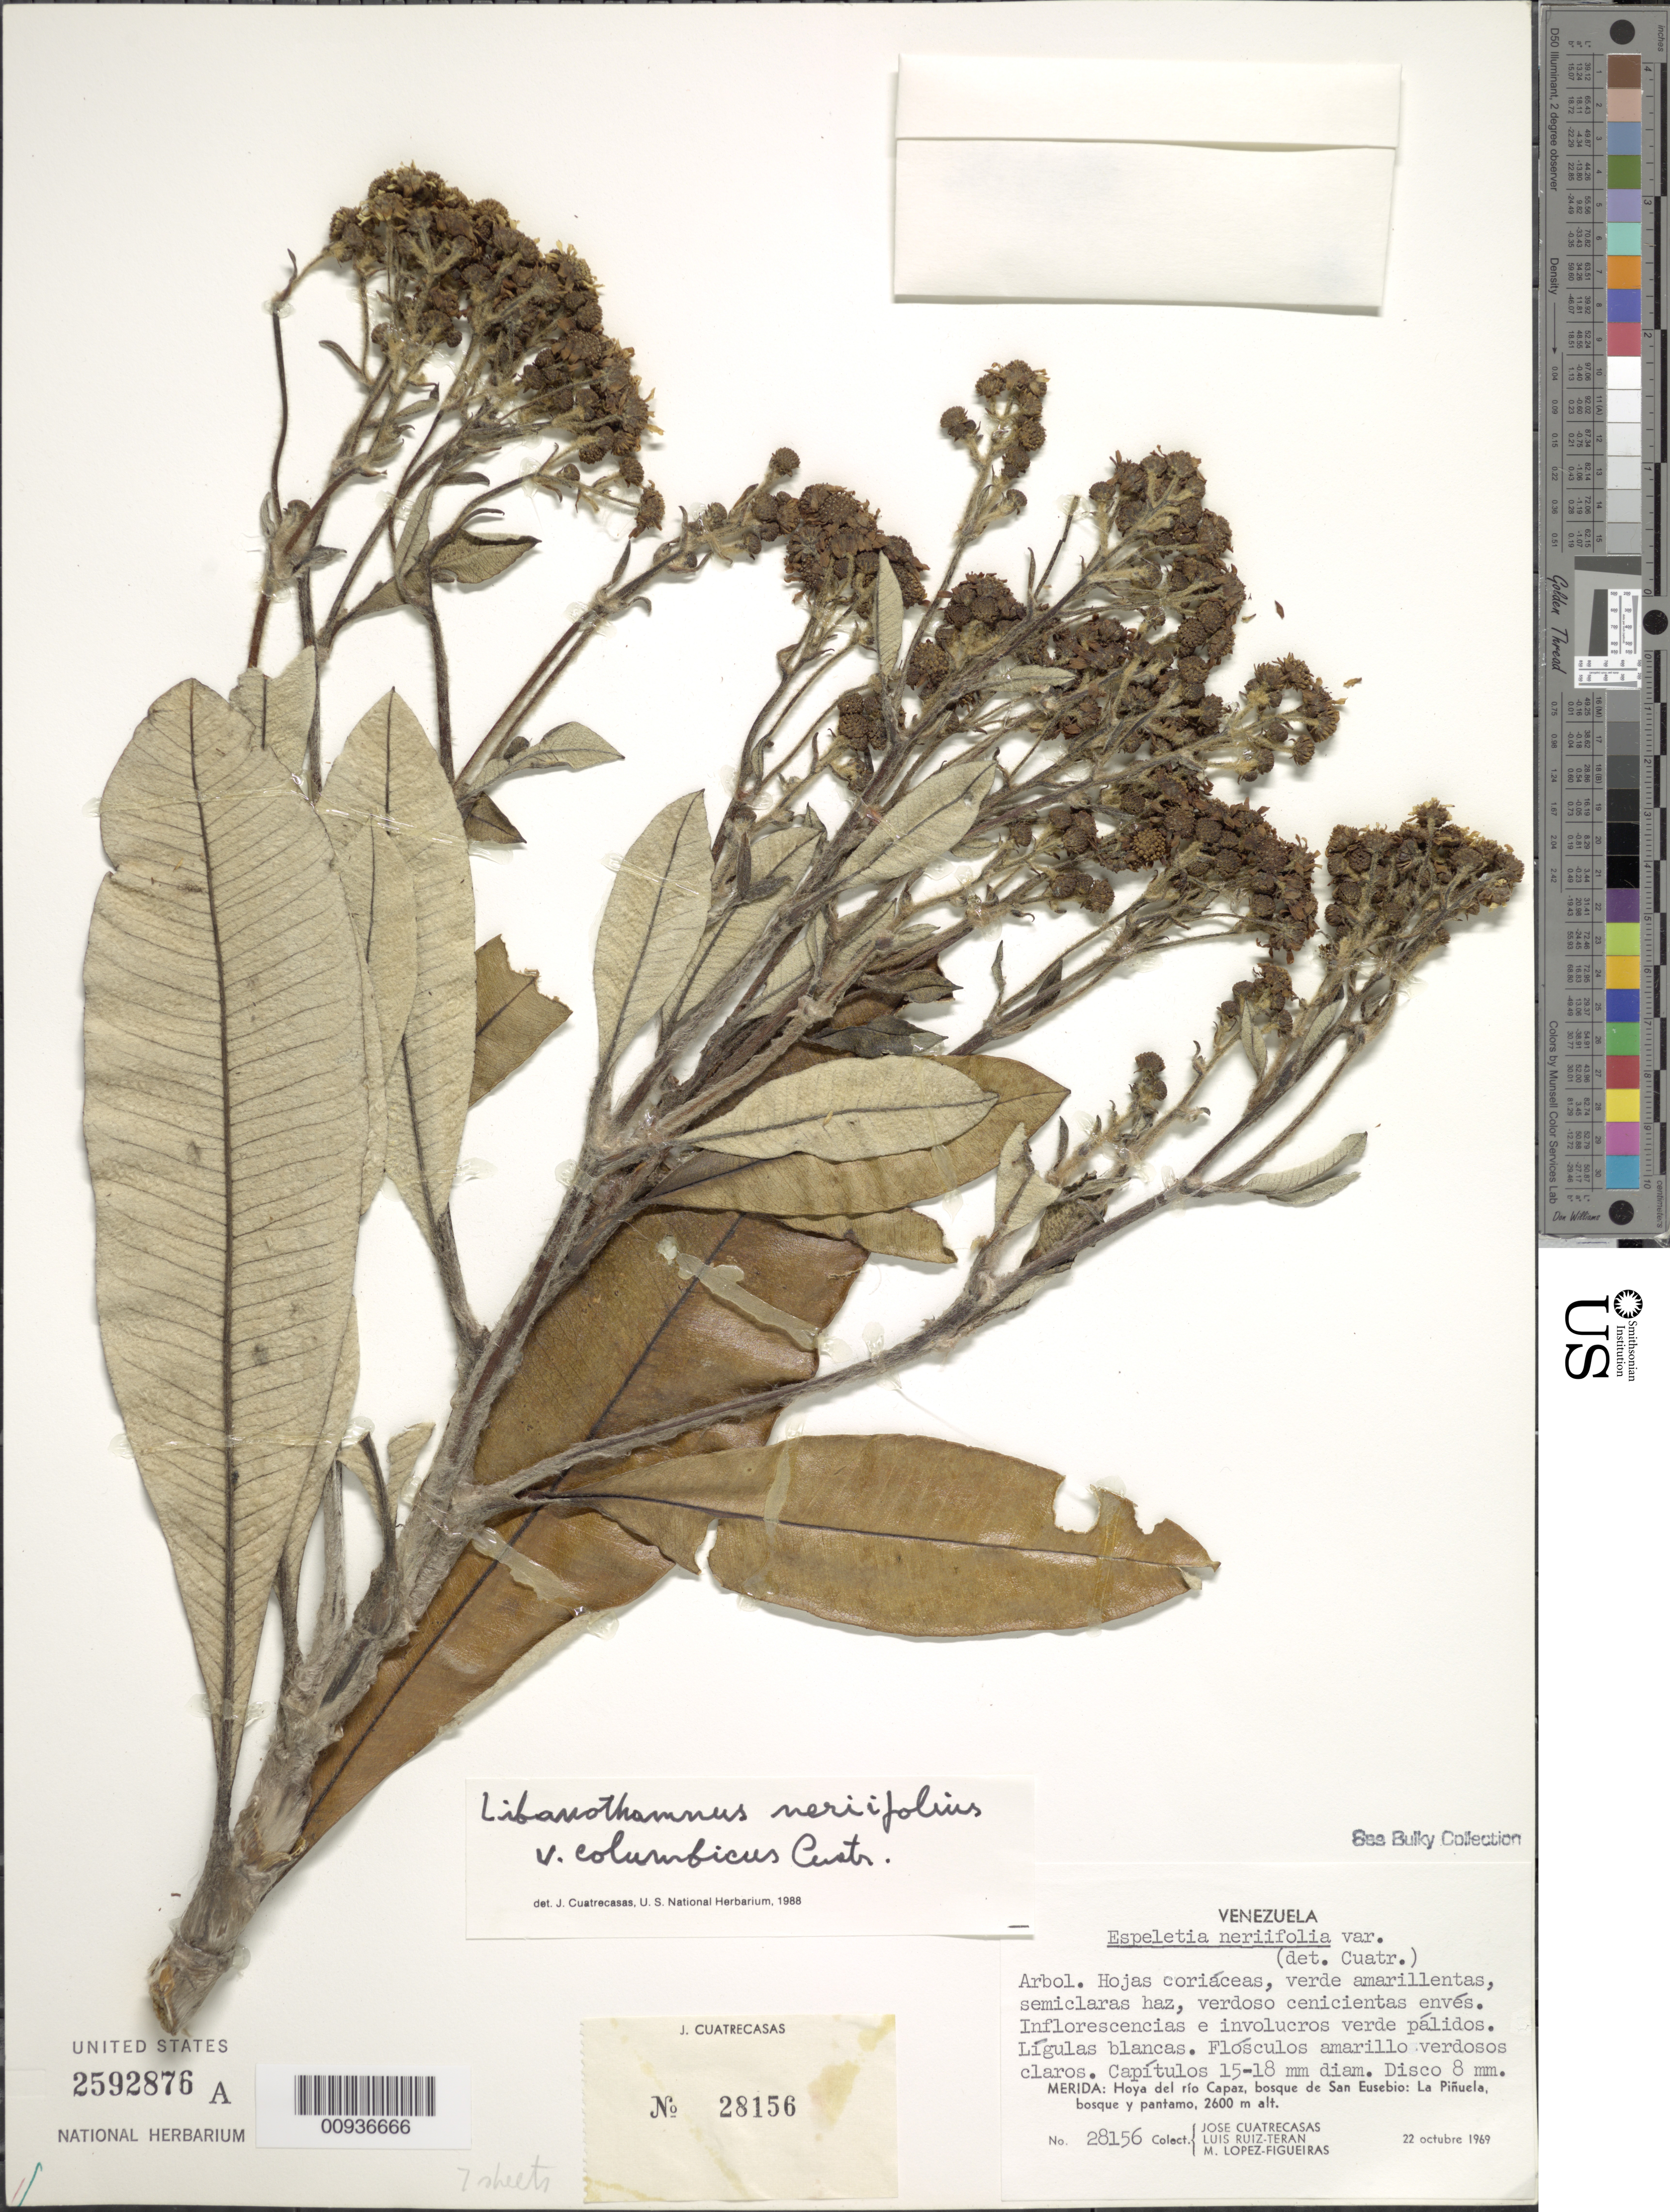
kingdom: Plantae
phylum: Tracheophyta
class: Magnoliopsida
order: Asterales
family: Asteraceae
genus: Libanothamnus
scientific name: Libanothamnus neriifolius var. columbicus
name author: (Cuatrec.) Cuatrec.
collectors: J. Cuatrecasas, L. E. Ruíz-Terán & M. López Figueiras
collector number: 28156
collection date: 1969-10-22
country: Venezuela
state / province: Mérida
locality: Hoya del río Capaz, bosque de San Eusebio: La Piñuela.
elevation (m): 2600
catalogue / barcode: US 2592876A